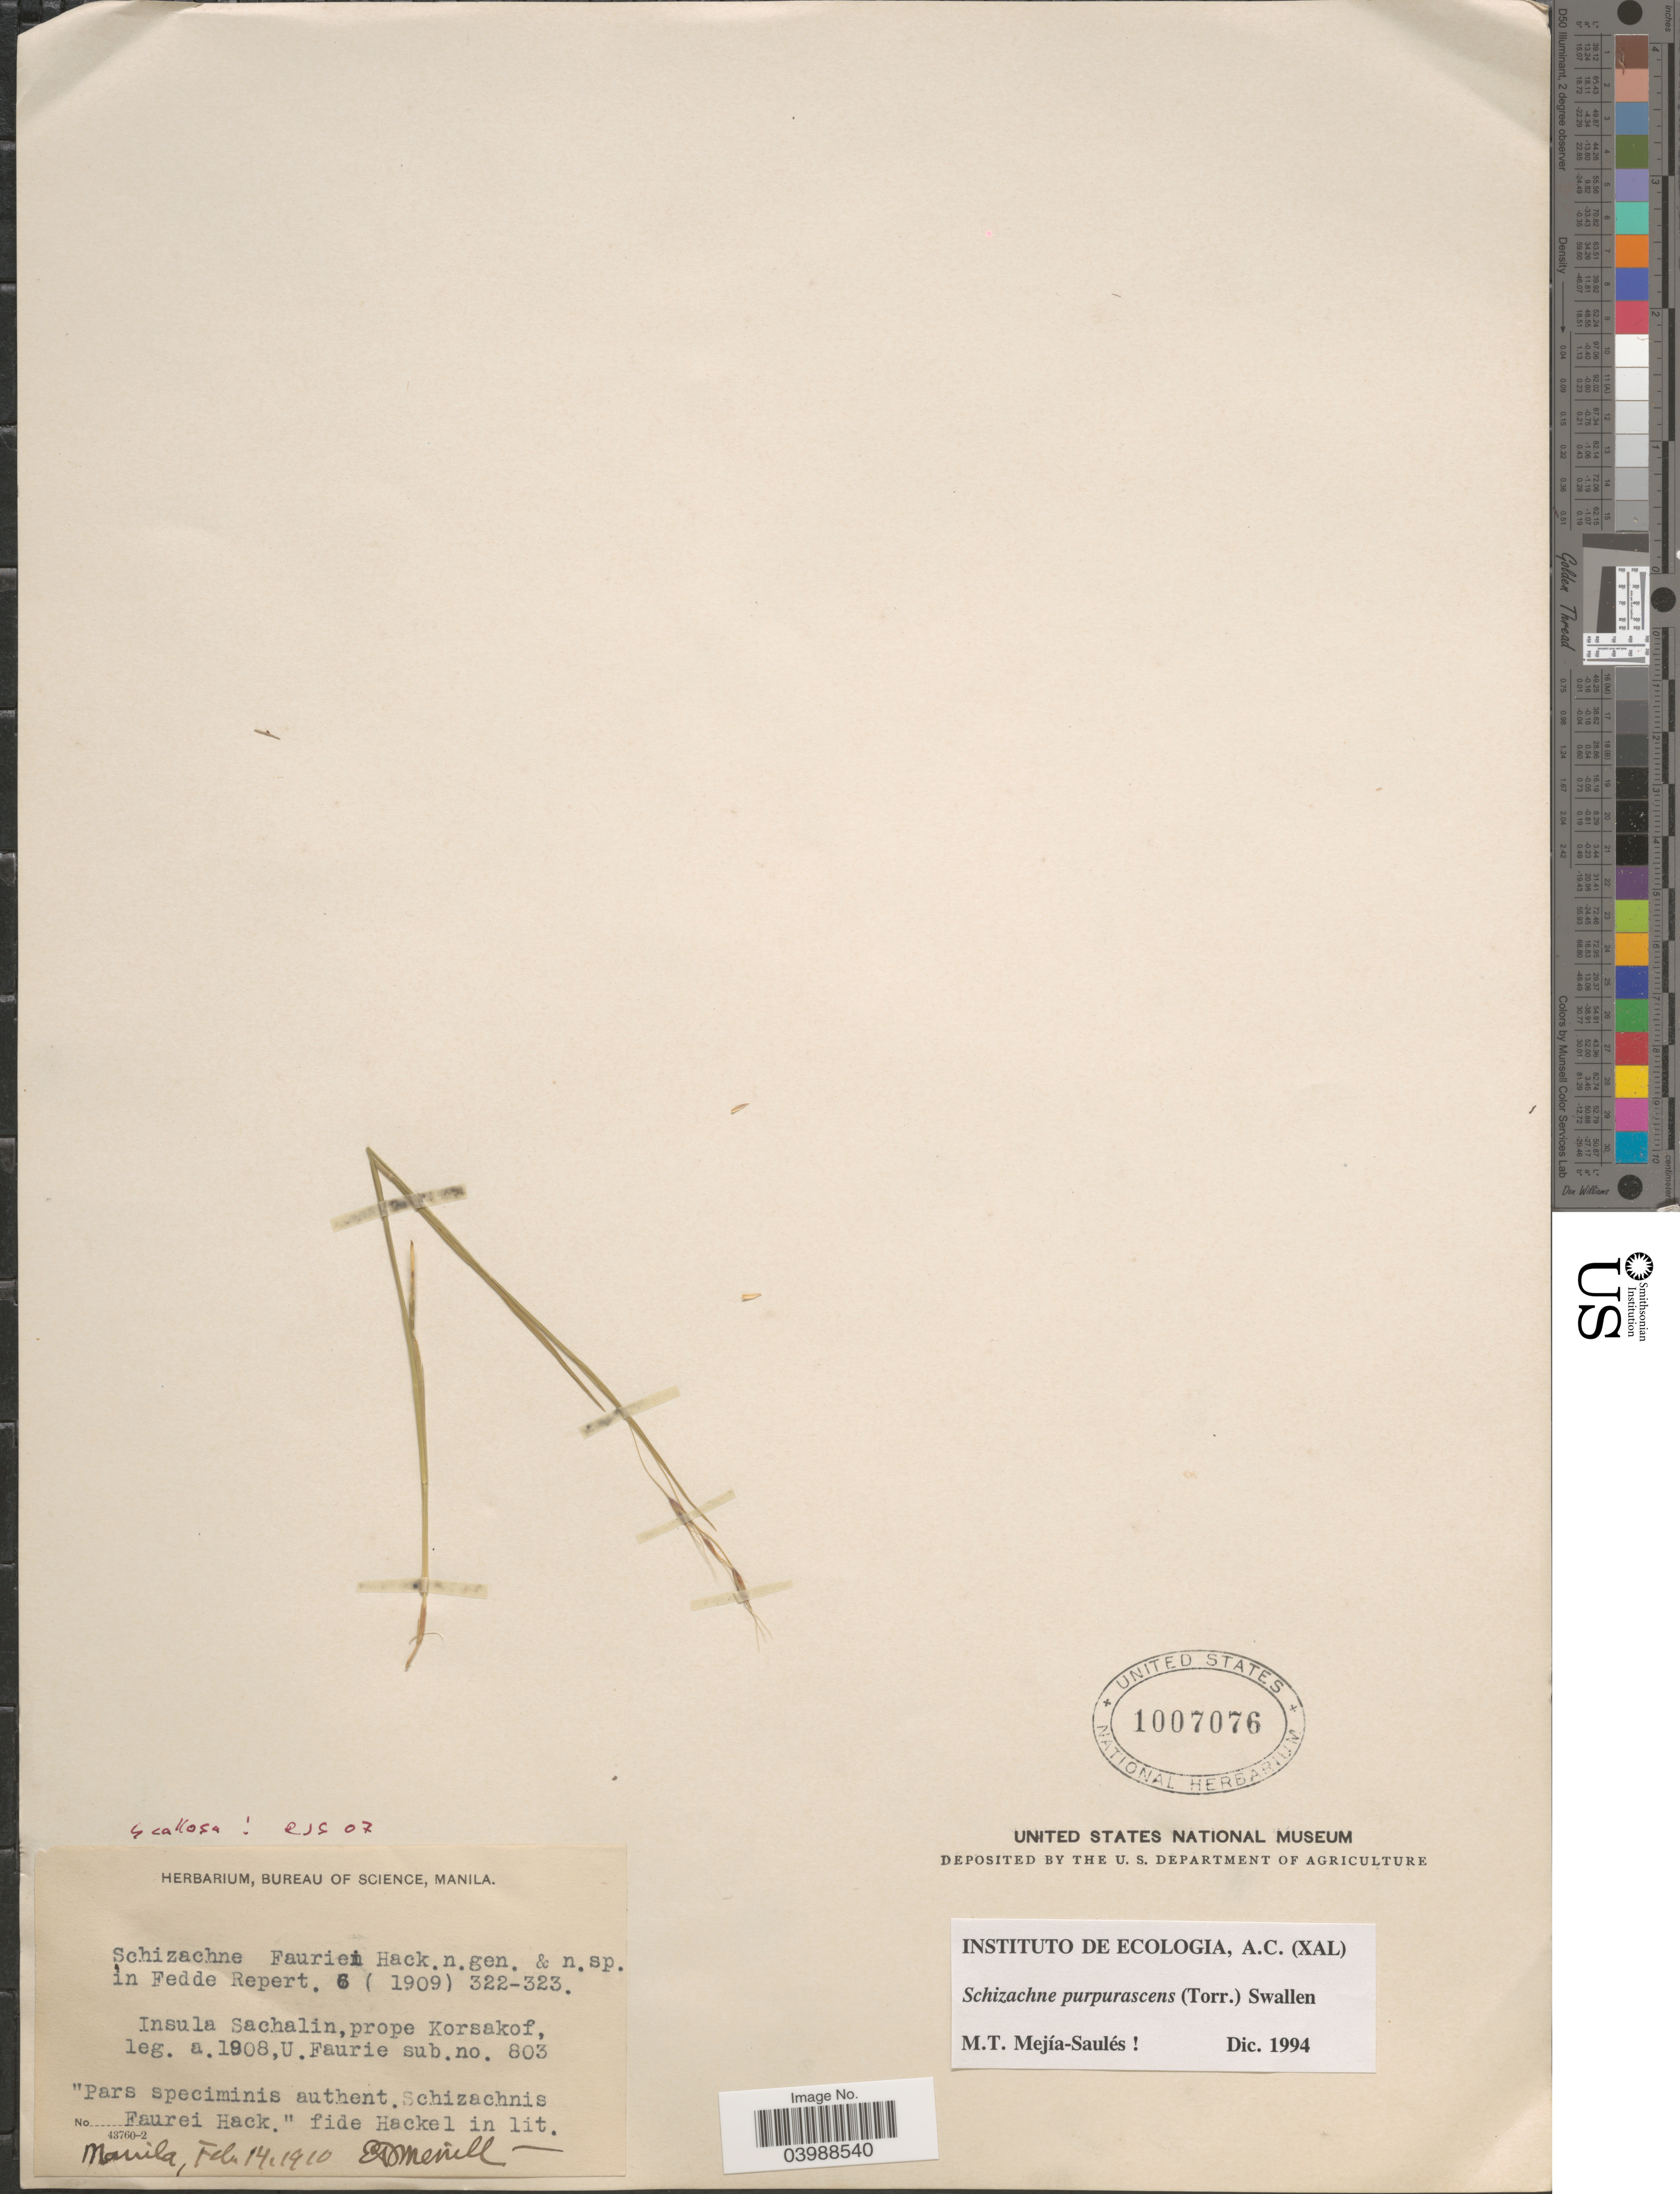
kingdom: Plantae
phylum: Tracheophyta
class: Liliopsida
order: Poales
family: Poaceae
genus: Schizachne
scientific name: Schizachne purpurascens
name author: (Torr.) Swallen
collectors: U. Faurie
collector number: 803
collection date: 1908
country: Russian Federation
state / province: Sakhalin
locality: Insula Sachalin, prope Korsakof.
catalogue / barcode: US 1007076